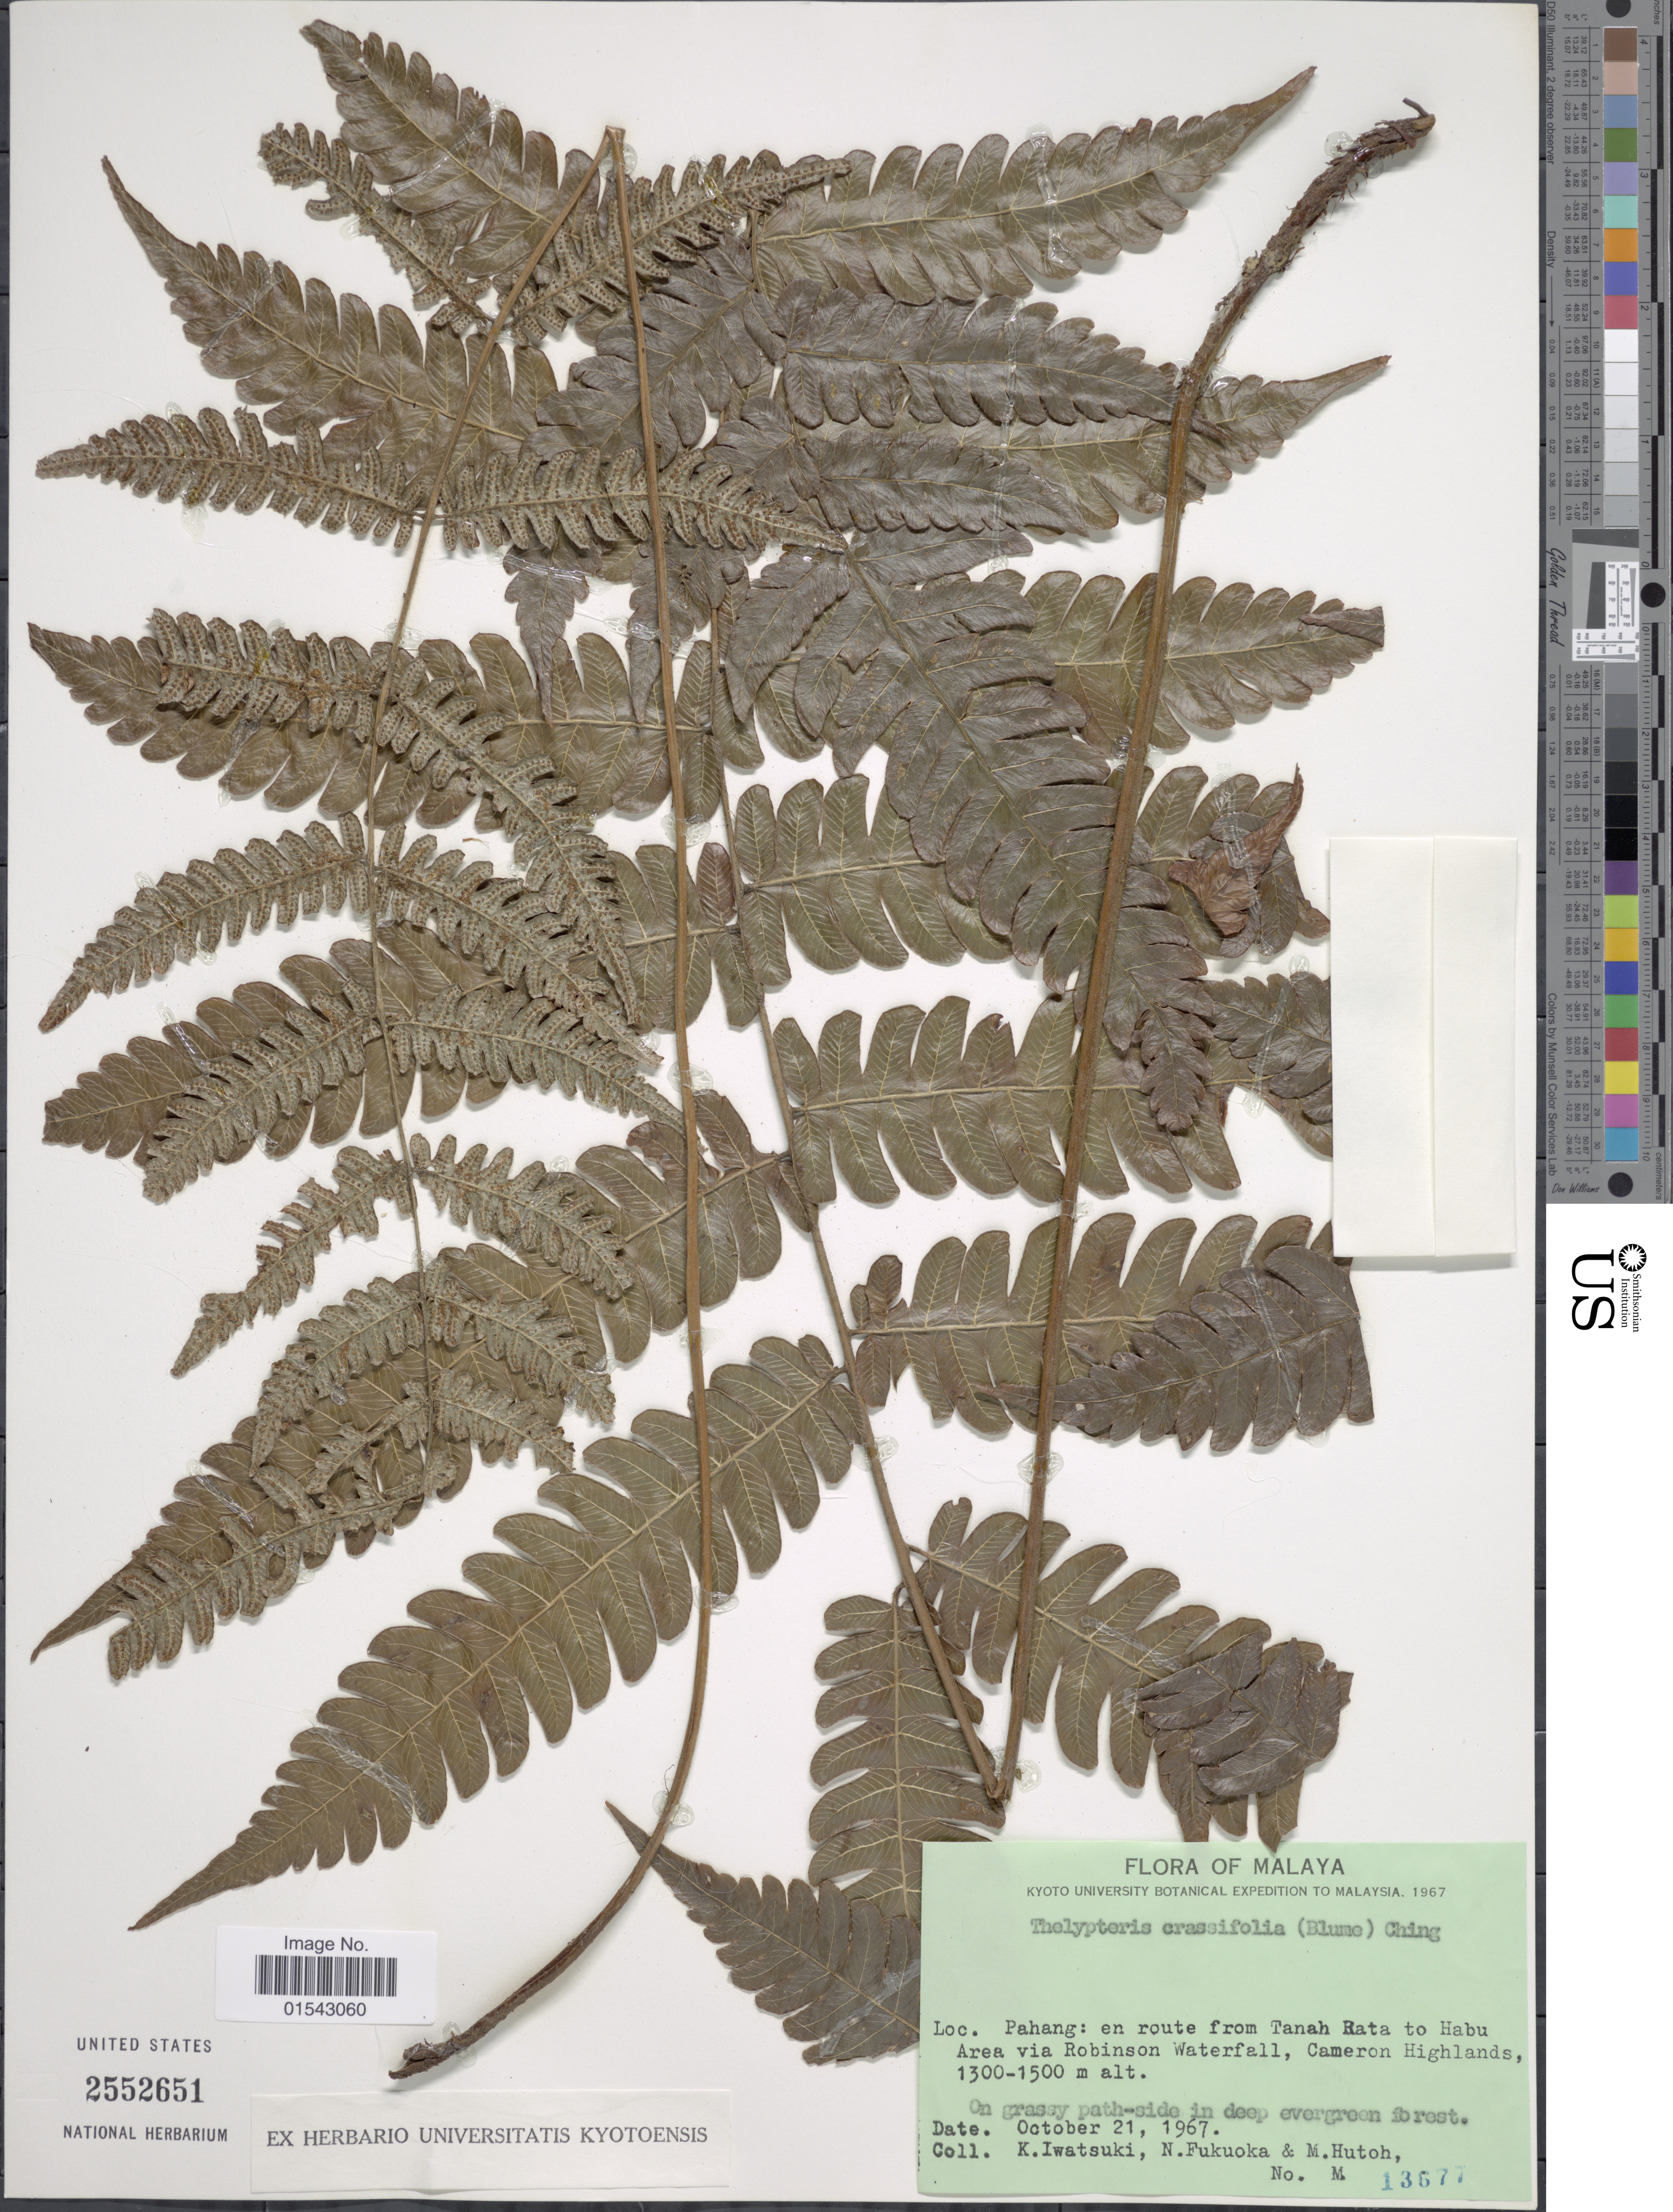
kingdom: Plantae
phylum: Tracheophyta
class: Polypodiopsida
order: Polypodiales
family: Thelypteridaceae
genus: Mesophlebion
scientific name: Mesophlebion crassifolium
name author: (Blume) Holttum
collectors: K. Iwatsuki, N. Fukuoka & M. Hutoh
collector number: M13677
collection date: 1967-10-21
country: Malaysia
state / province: Pahang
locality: Malaya, Pahang: en route from Tanah Rata to Habu Area via Robinson Waterfall, Cameron Highlands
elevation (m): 1300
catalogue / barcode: US 2552651